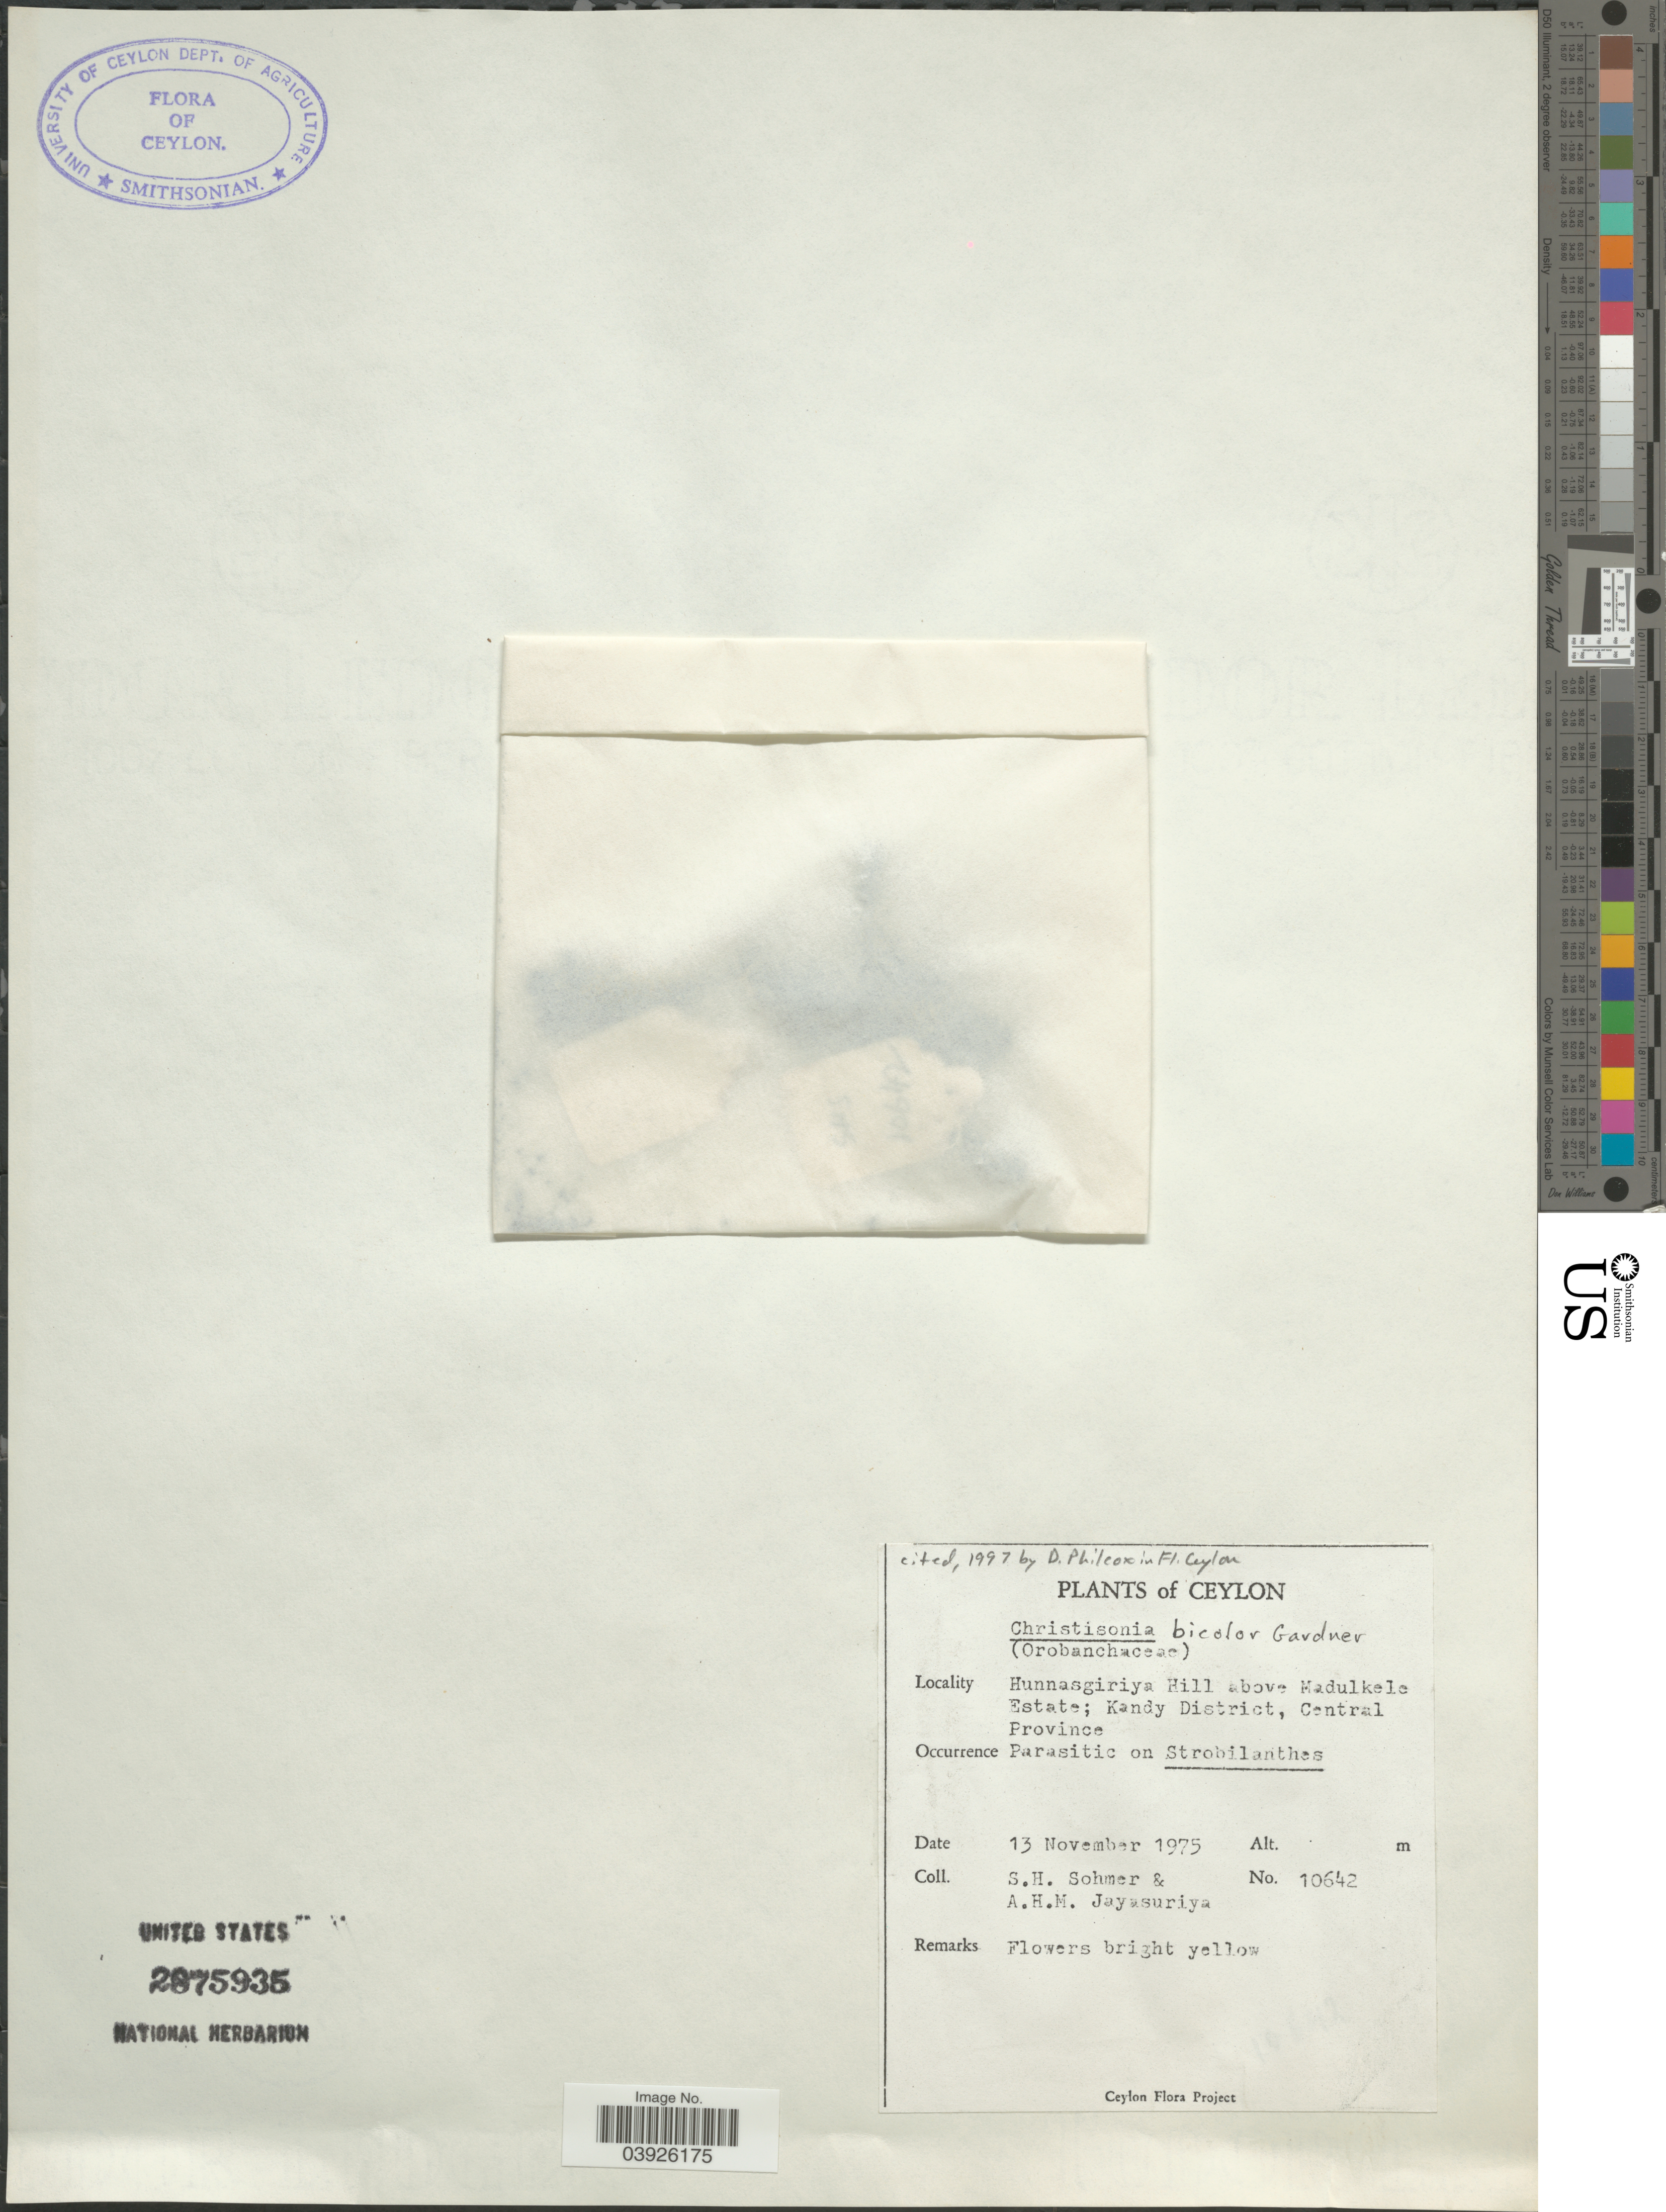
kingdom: Plantae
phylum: Tracheophyta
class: Magnoliopsida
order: Lamiales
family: Orobanchaceae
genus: Christisonia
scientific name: Christisonia bicolor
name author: Gardner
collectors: S. H. Sohmer & A. H. Jayasuriya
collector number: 10642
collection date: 1975-11-13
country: Sri Lanka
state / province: Central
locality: Ceylon. Hunnasgiriya Hill above Madulkele Estate; Kandy District.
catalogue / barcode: US 2875935